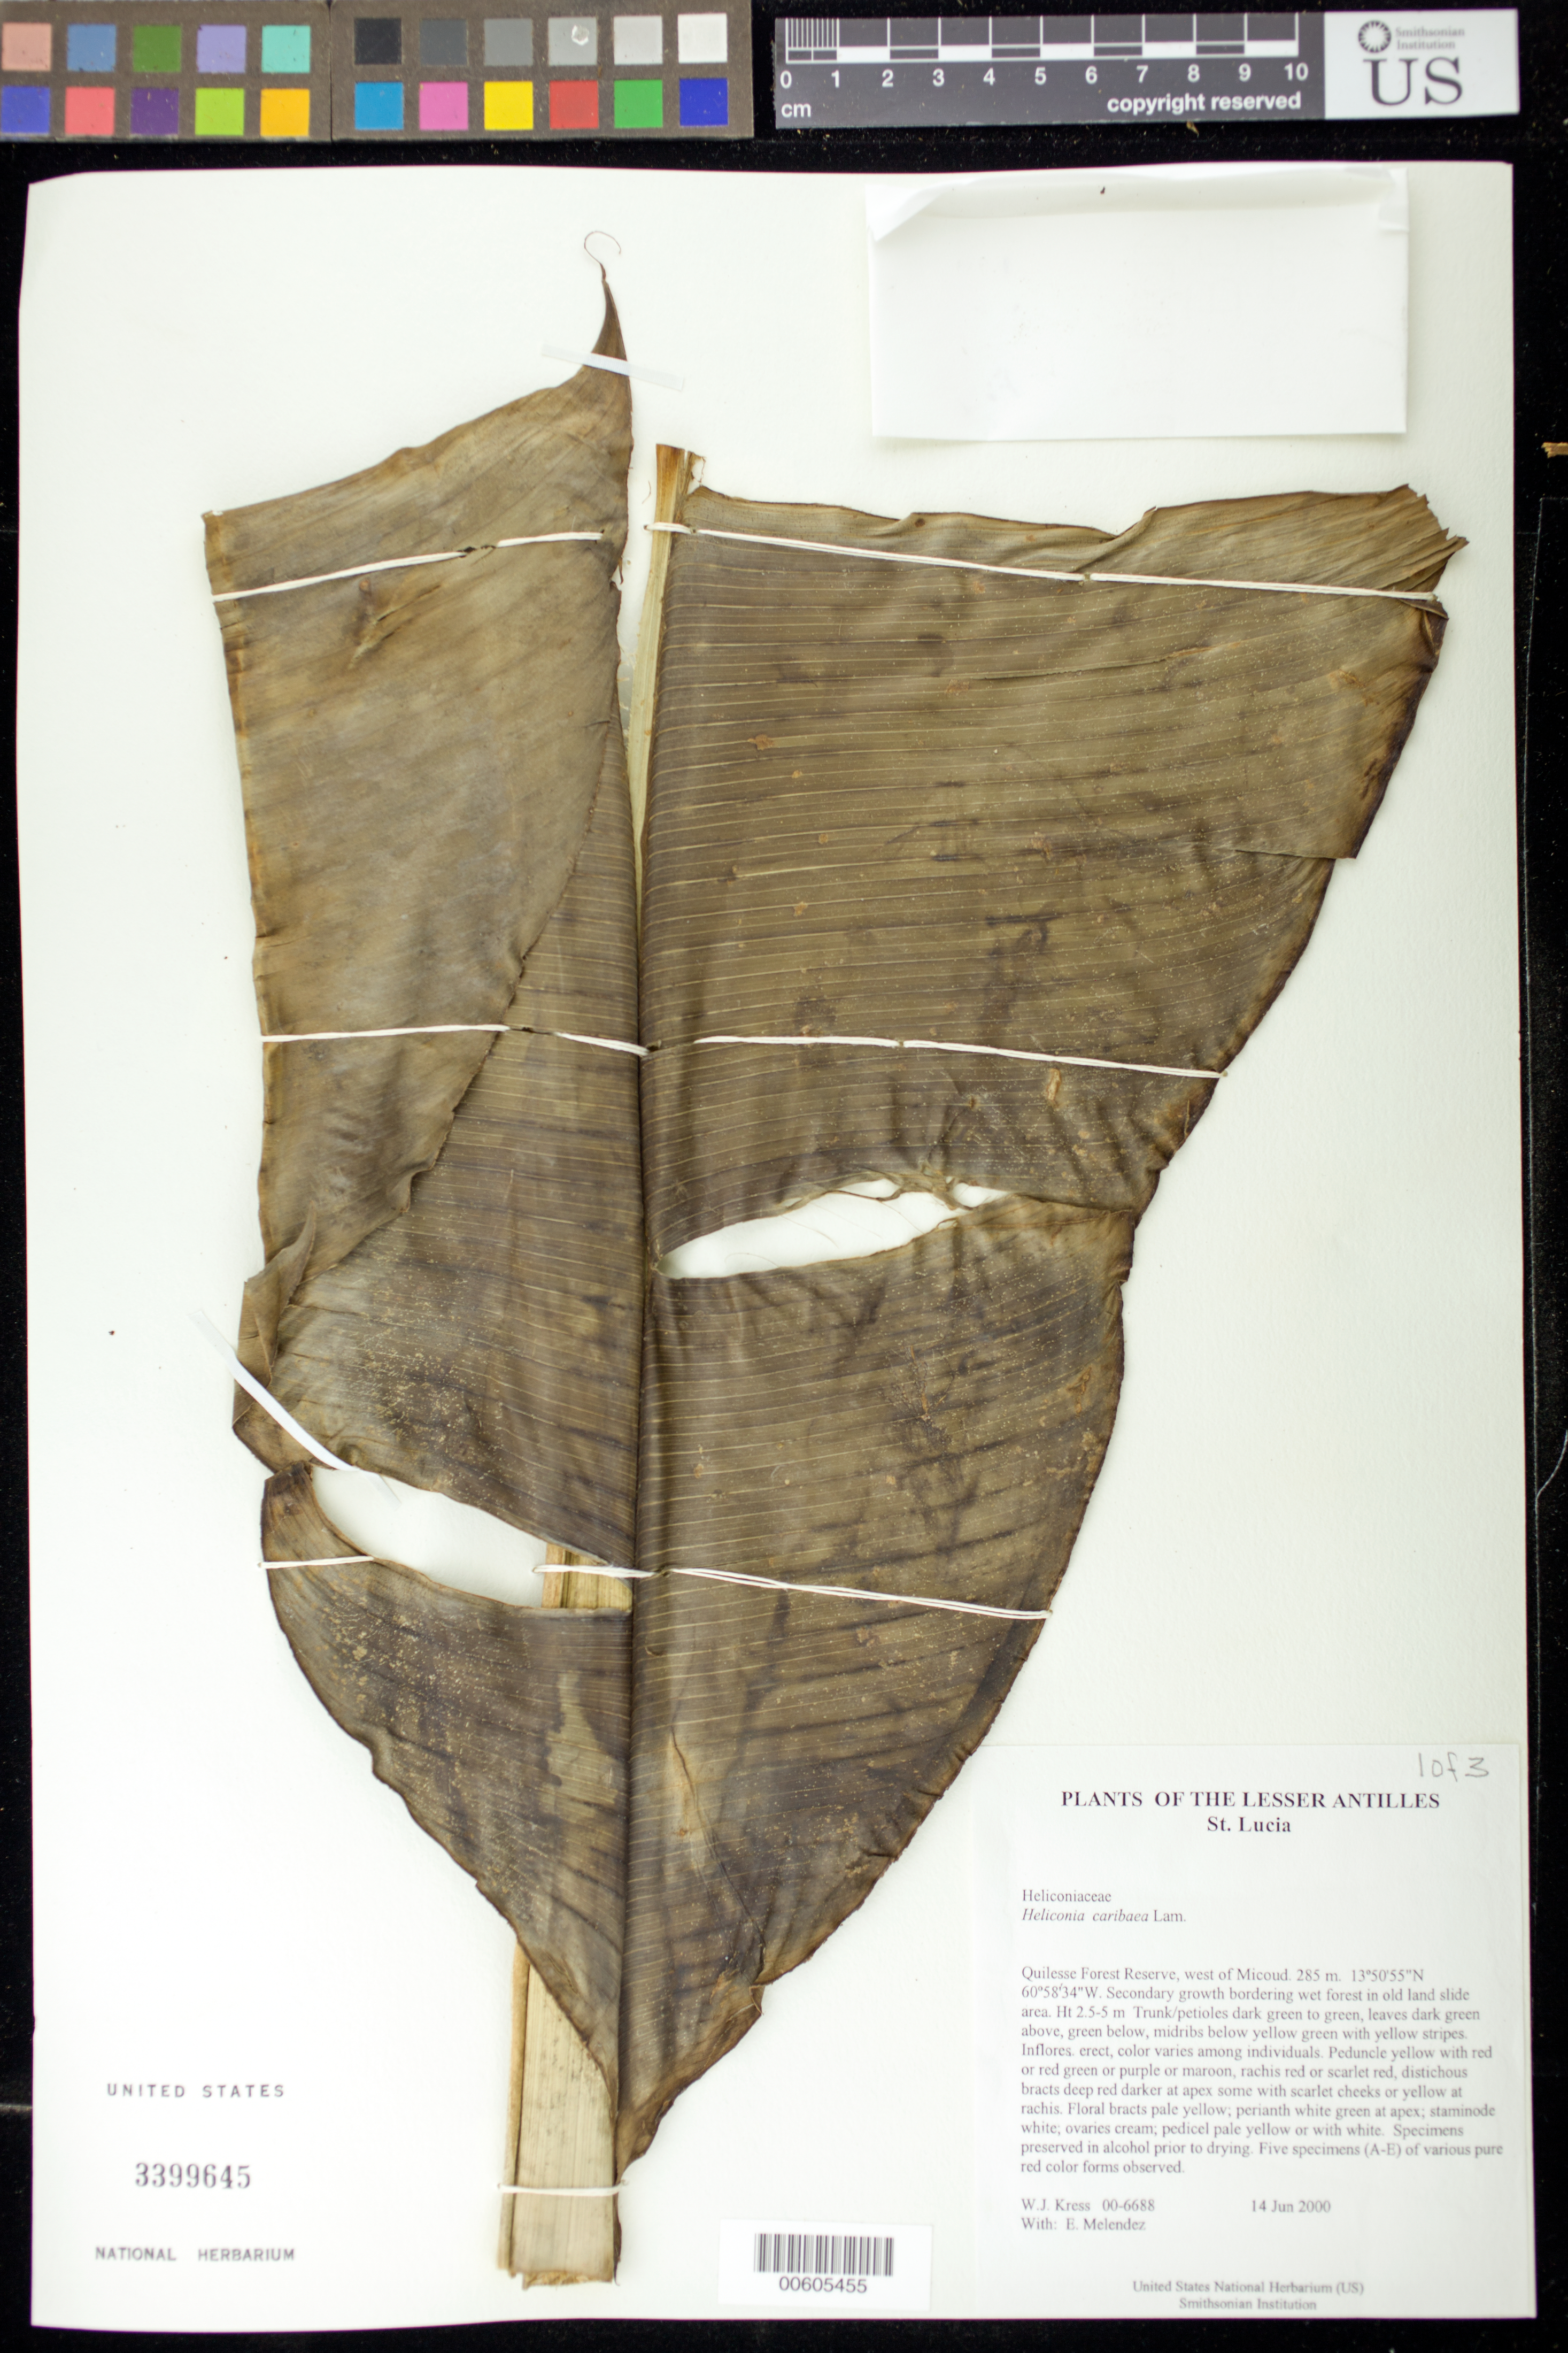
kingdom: Plantae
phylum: Tracheophyta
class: Liliopsida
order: Zingiberales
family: Heliconiaceae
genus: Heliconia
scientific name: Heliconia caribaea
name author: Lam.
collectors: W. J. Kress, E. Meléndez & E. Temeles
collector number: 00-6688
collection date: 2000-06-14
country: St. Lucia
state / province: Micoud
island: St. Lucia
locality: Quilesse Forest Reserve, west of Micoud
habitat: Secondary growth bordering wet forest in old land slide area.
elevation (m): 285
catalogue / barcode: US 3399645